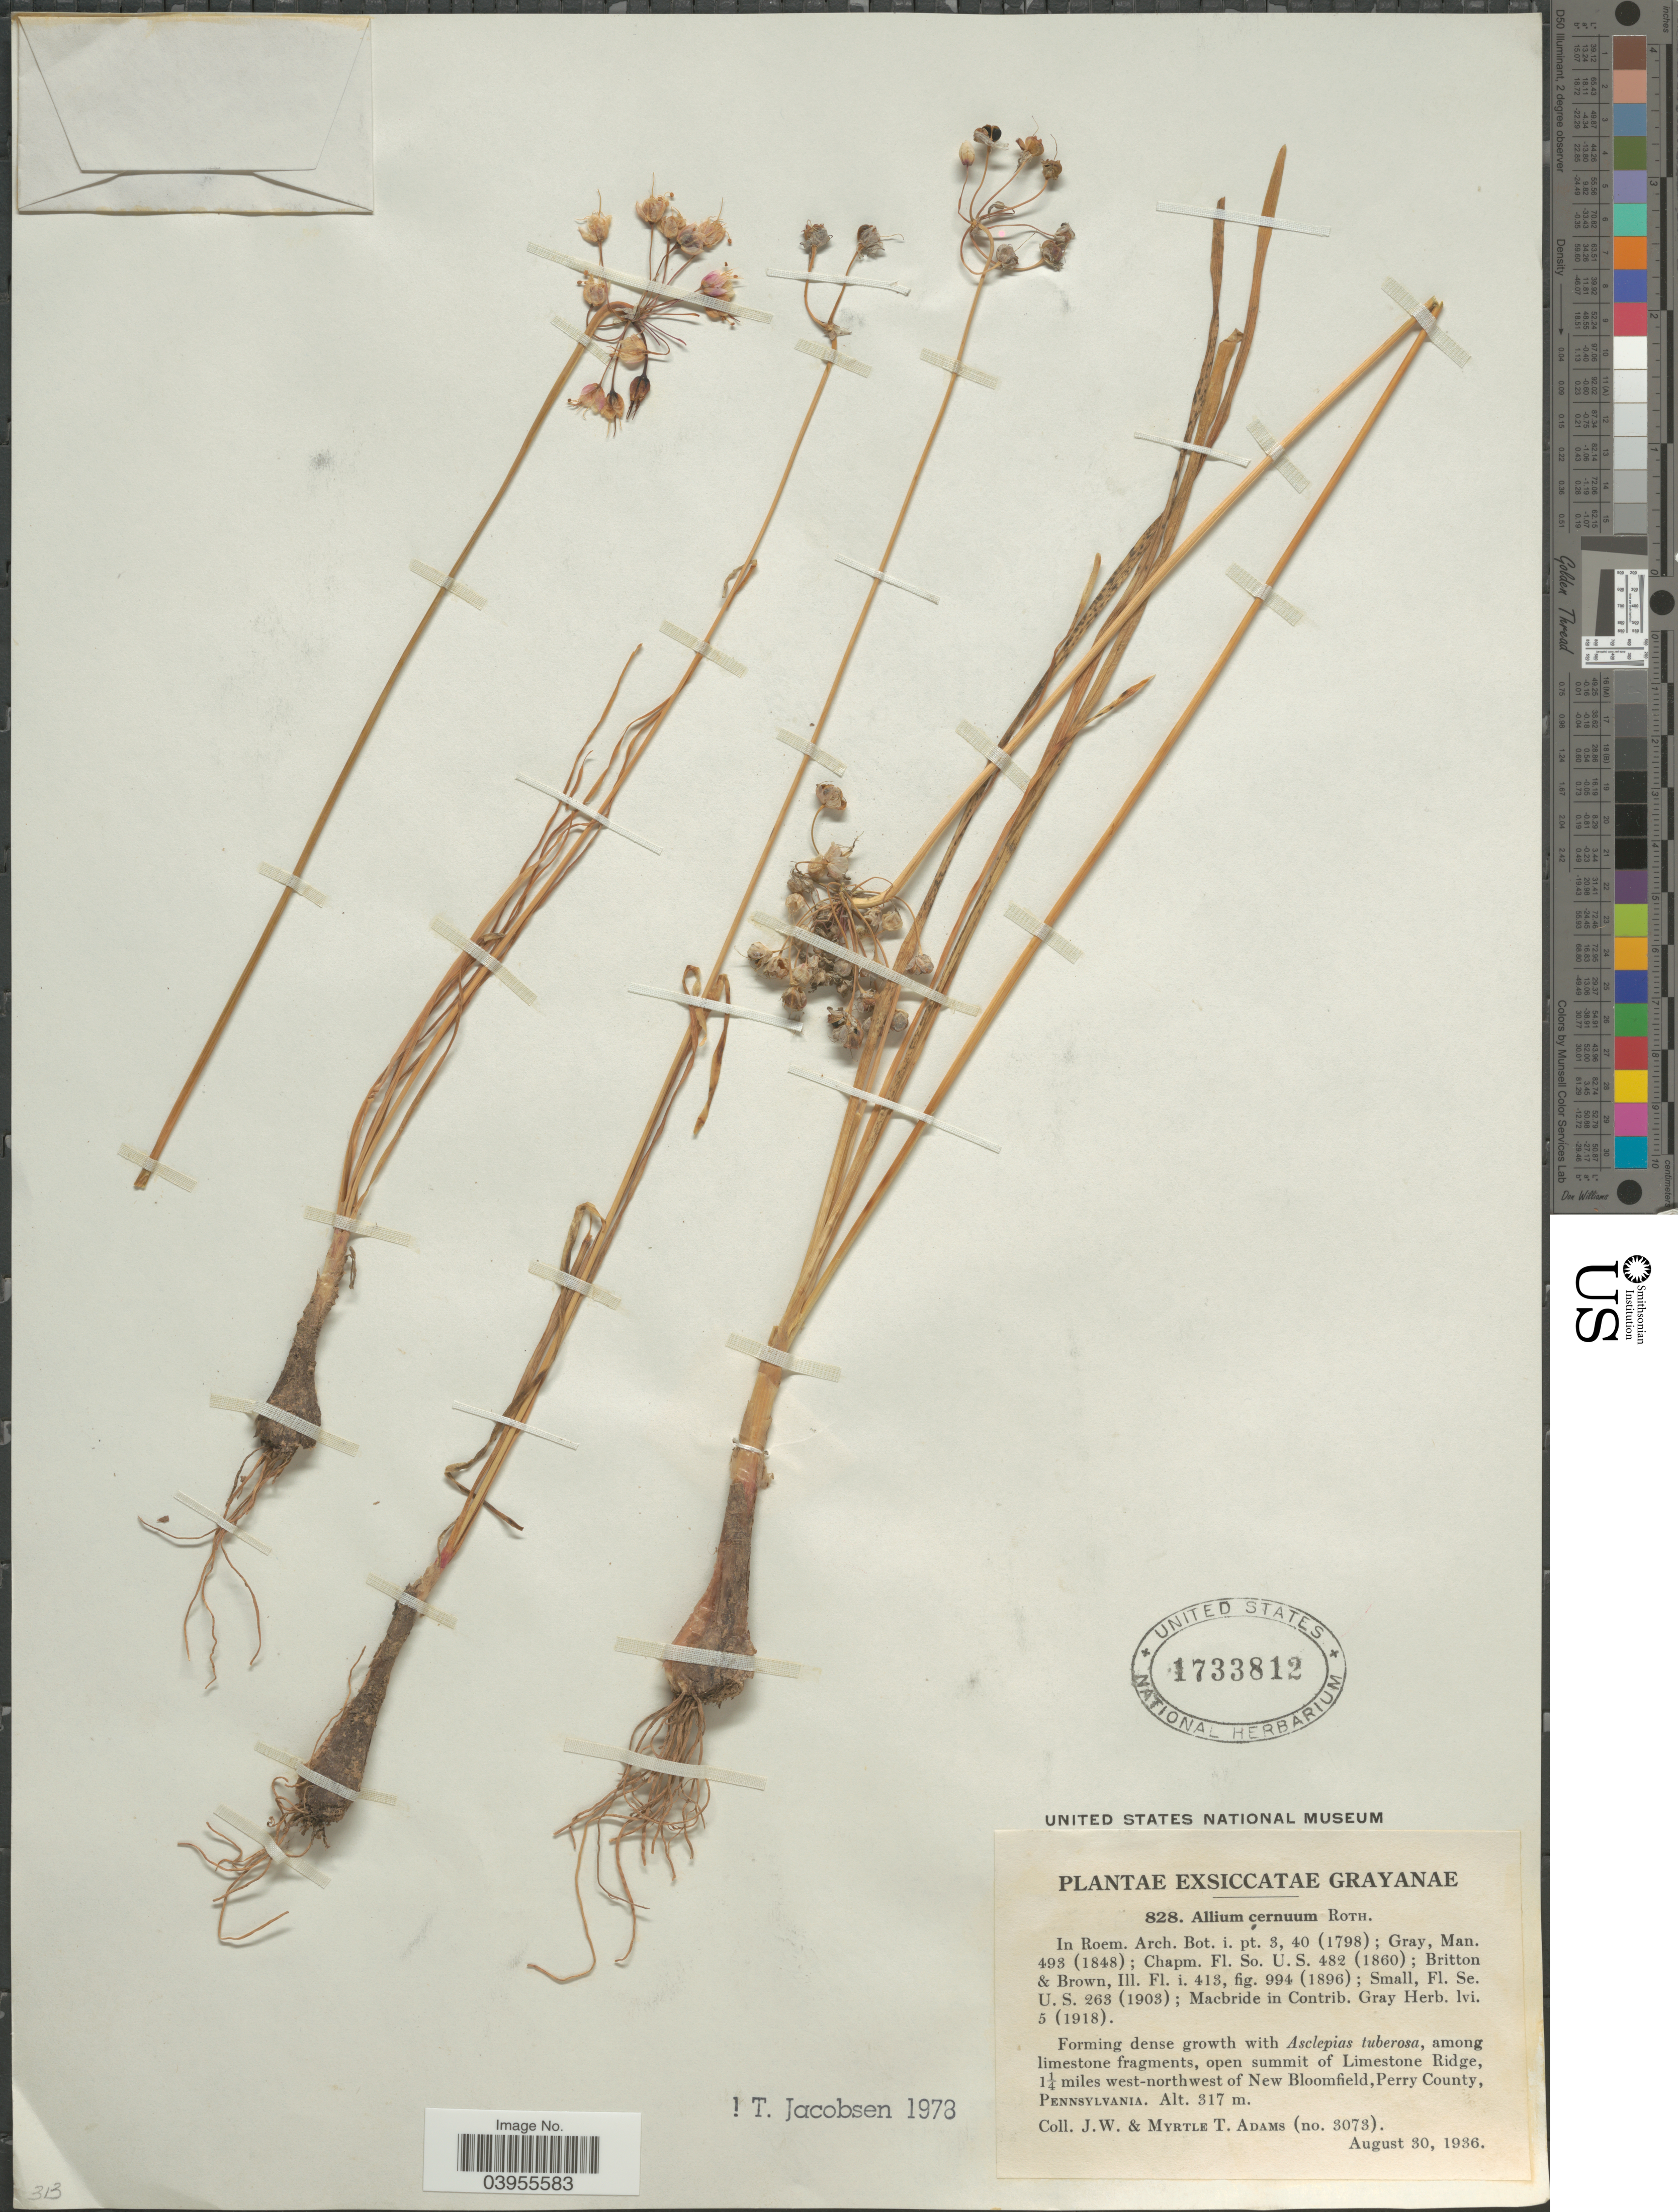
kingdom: Plantae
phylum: Tracheophyta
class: Liliopsida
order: Asparagales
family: Amaryllidaceae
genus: Allium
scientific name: Allium cernuum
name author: Roth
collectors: J. Adams & M. T. Adams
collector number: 3073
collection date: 1936-08-30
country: United States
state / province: Pennsylvania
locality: Open summit of Limestone Ridge, 1¼ miles west-northwest of New Bloomfield, Perry County.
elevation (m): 317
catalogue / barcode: US 1733812